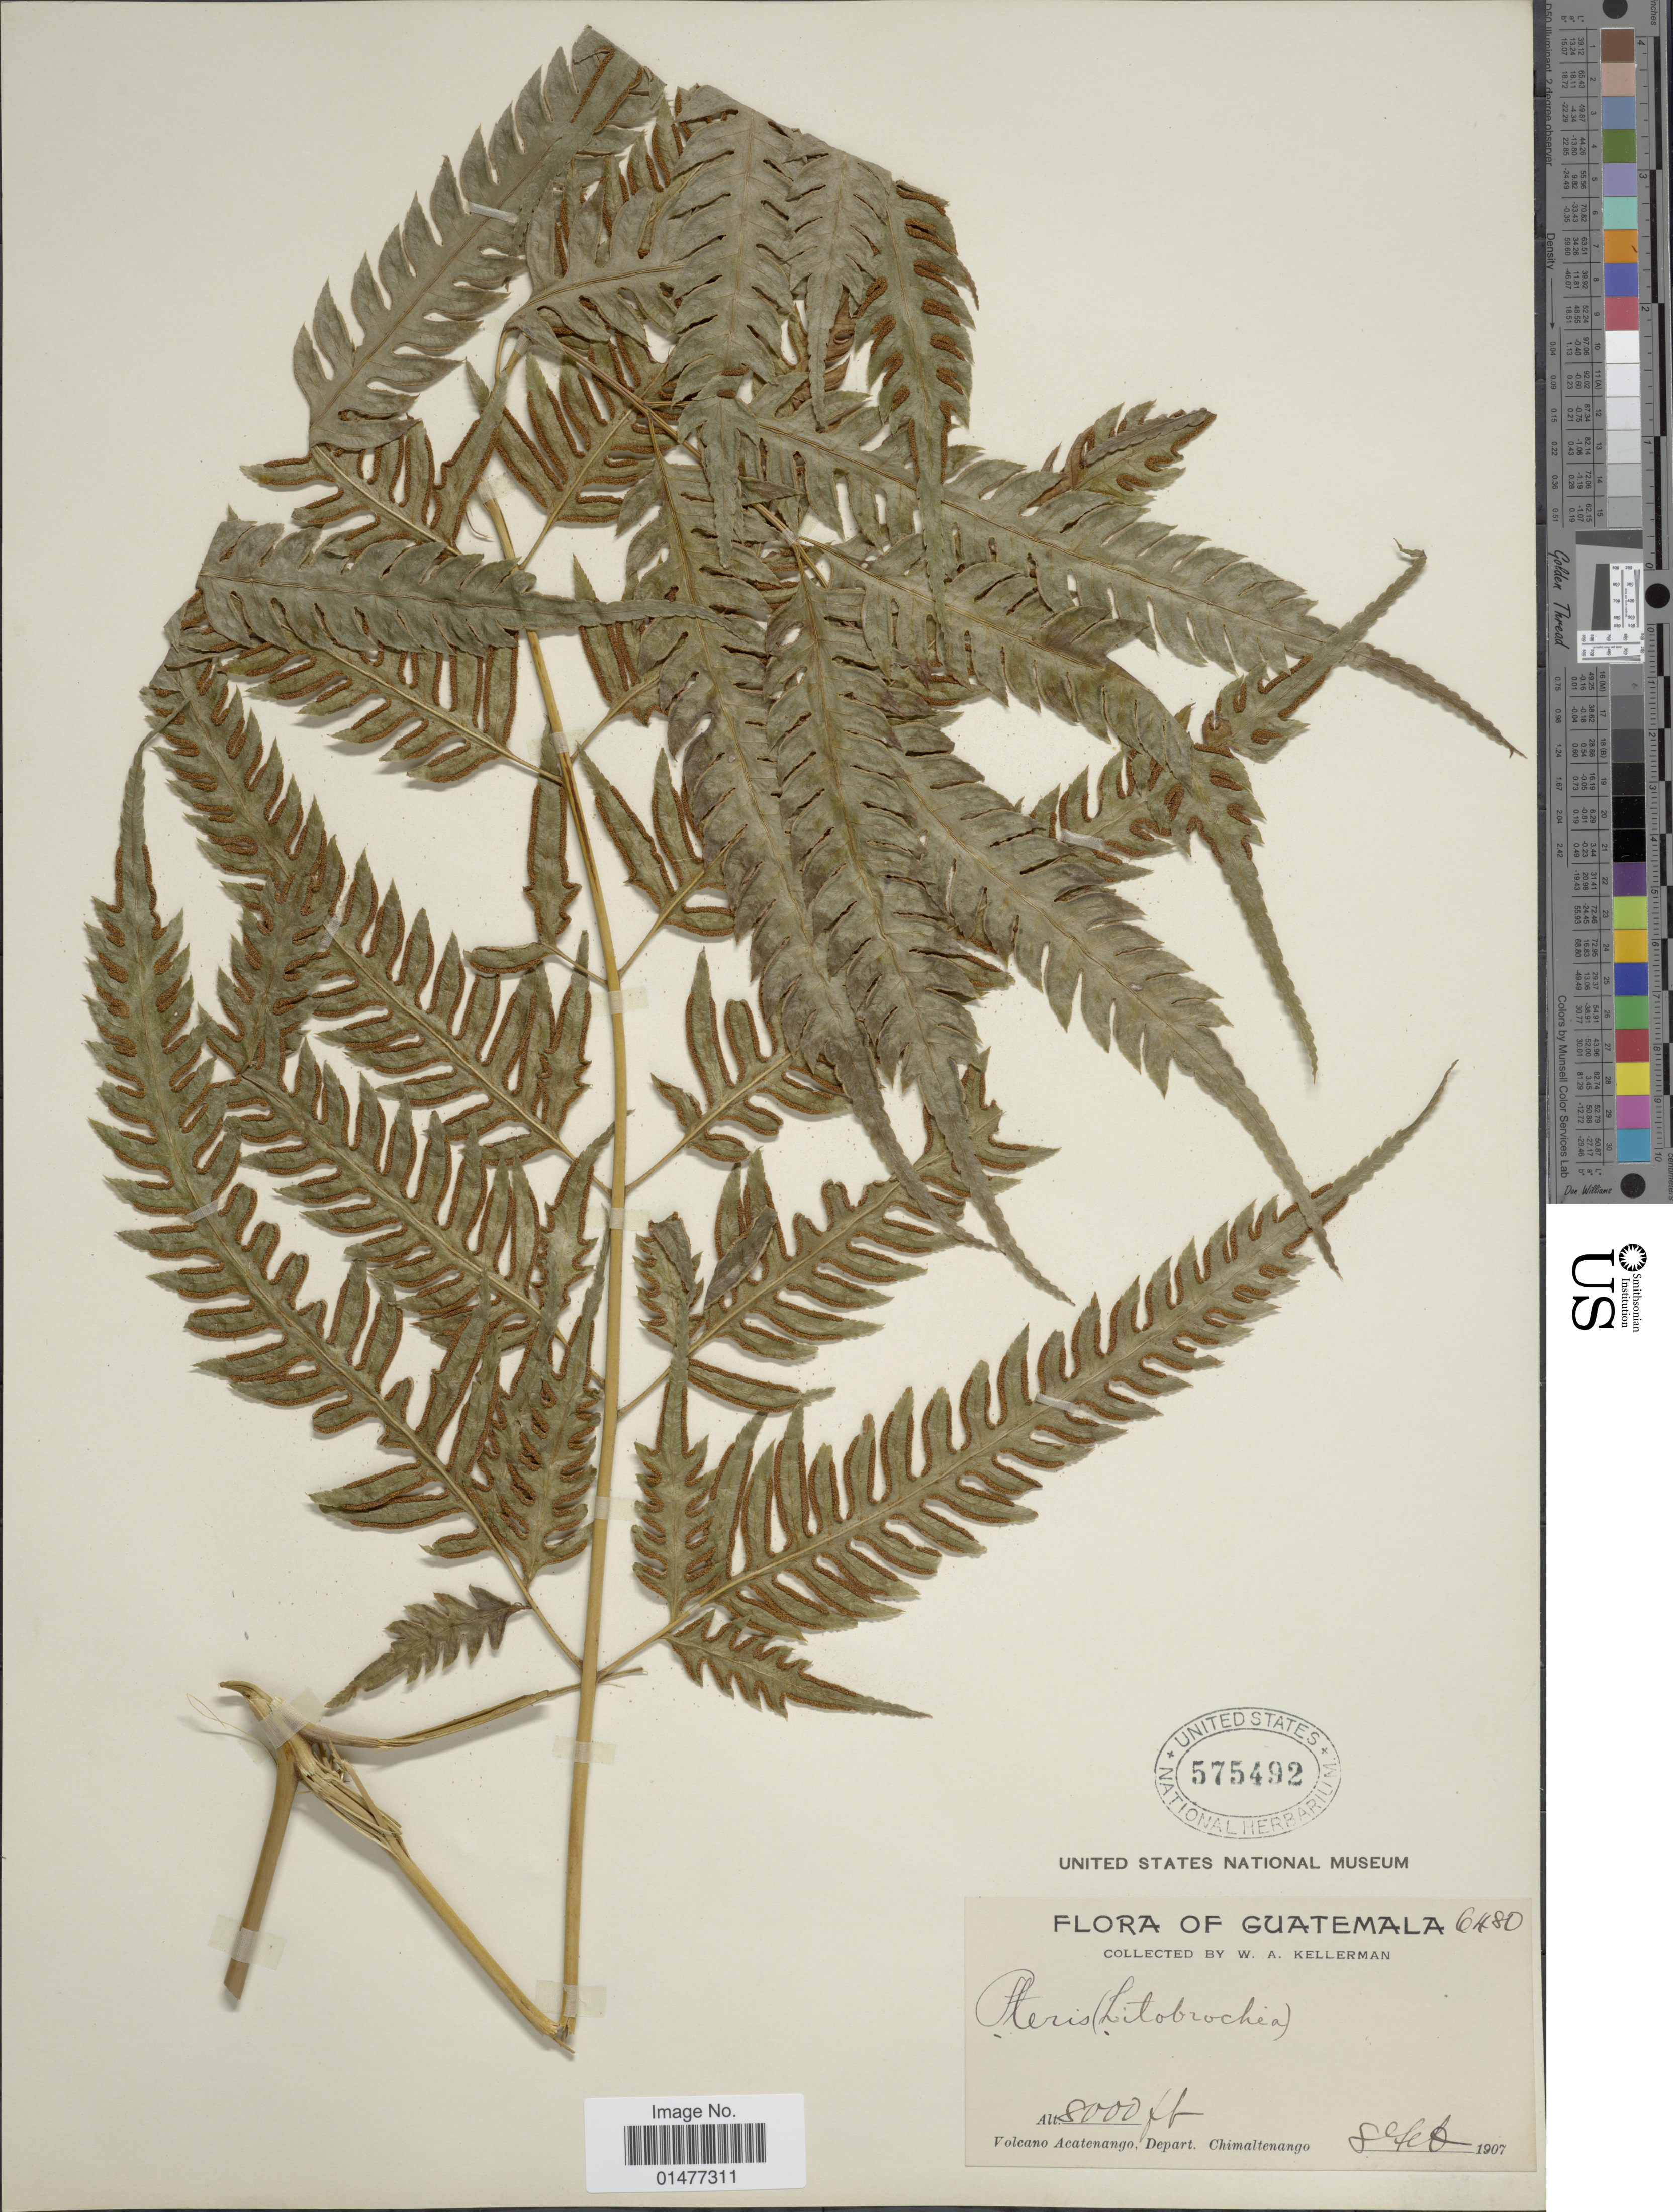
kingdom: Plantae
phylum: Tracheophyta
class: Polypodiopsida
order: Polypodiales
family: Pteridaceae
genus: Pteris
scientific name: Pteris altissima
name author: Poir.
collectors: W. Kellerman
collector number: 6480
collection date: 1907-02-08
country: Guatemala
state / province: Chimaltenango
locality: Volcano Acatenango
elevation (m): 2438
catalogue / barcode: US 575492